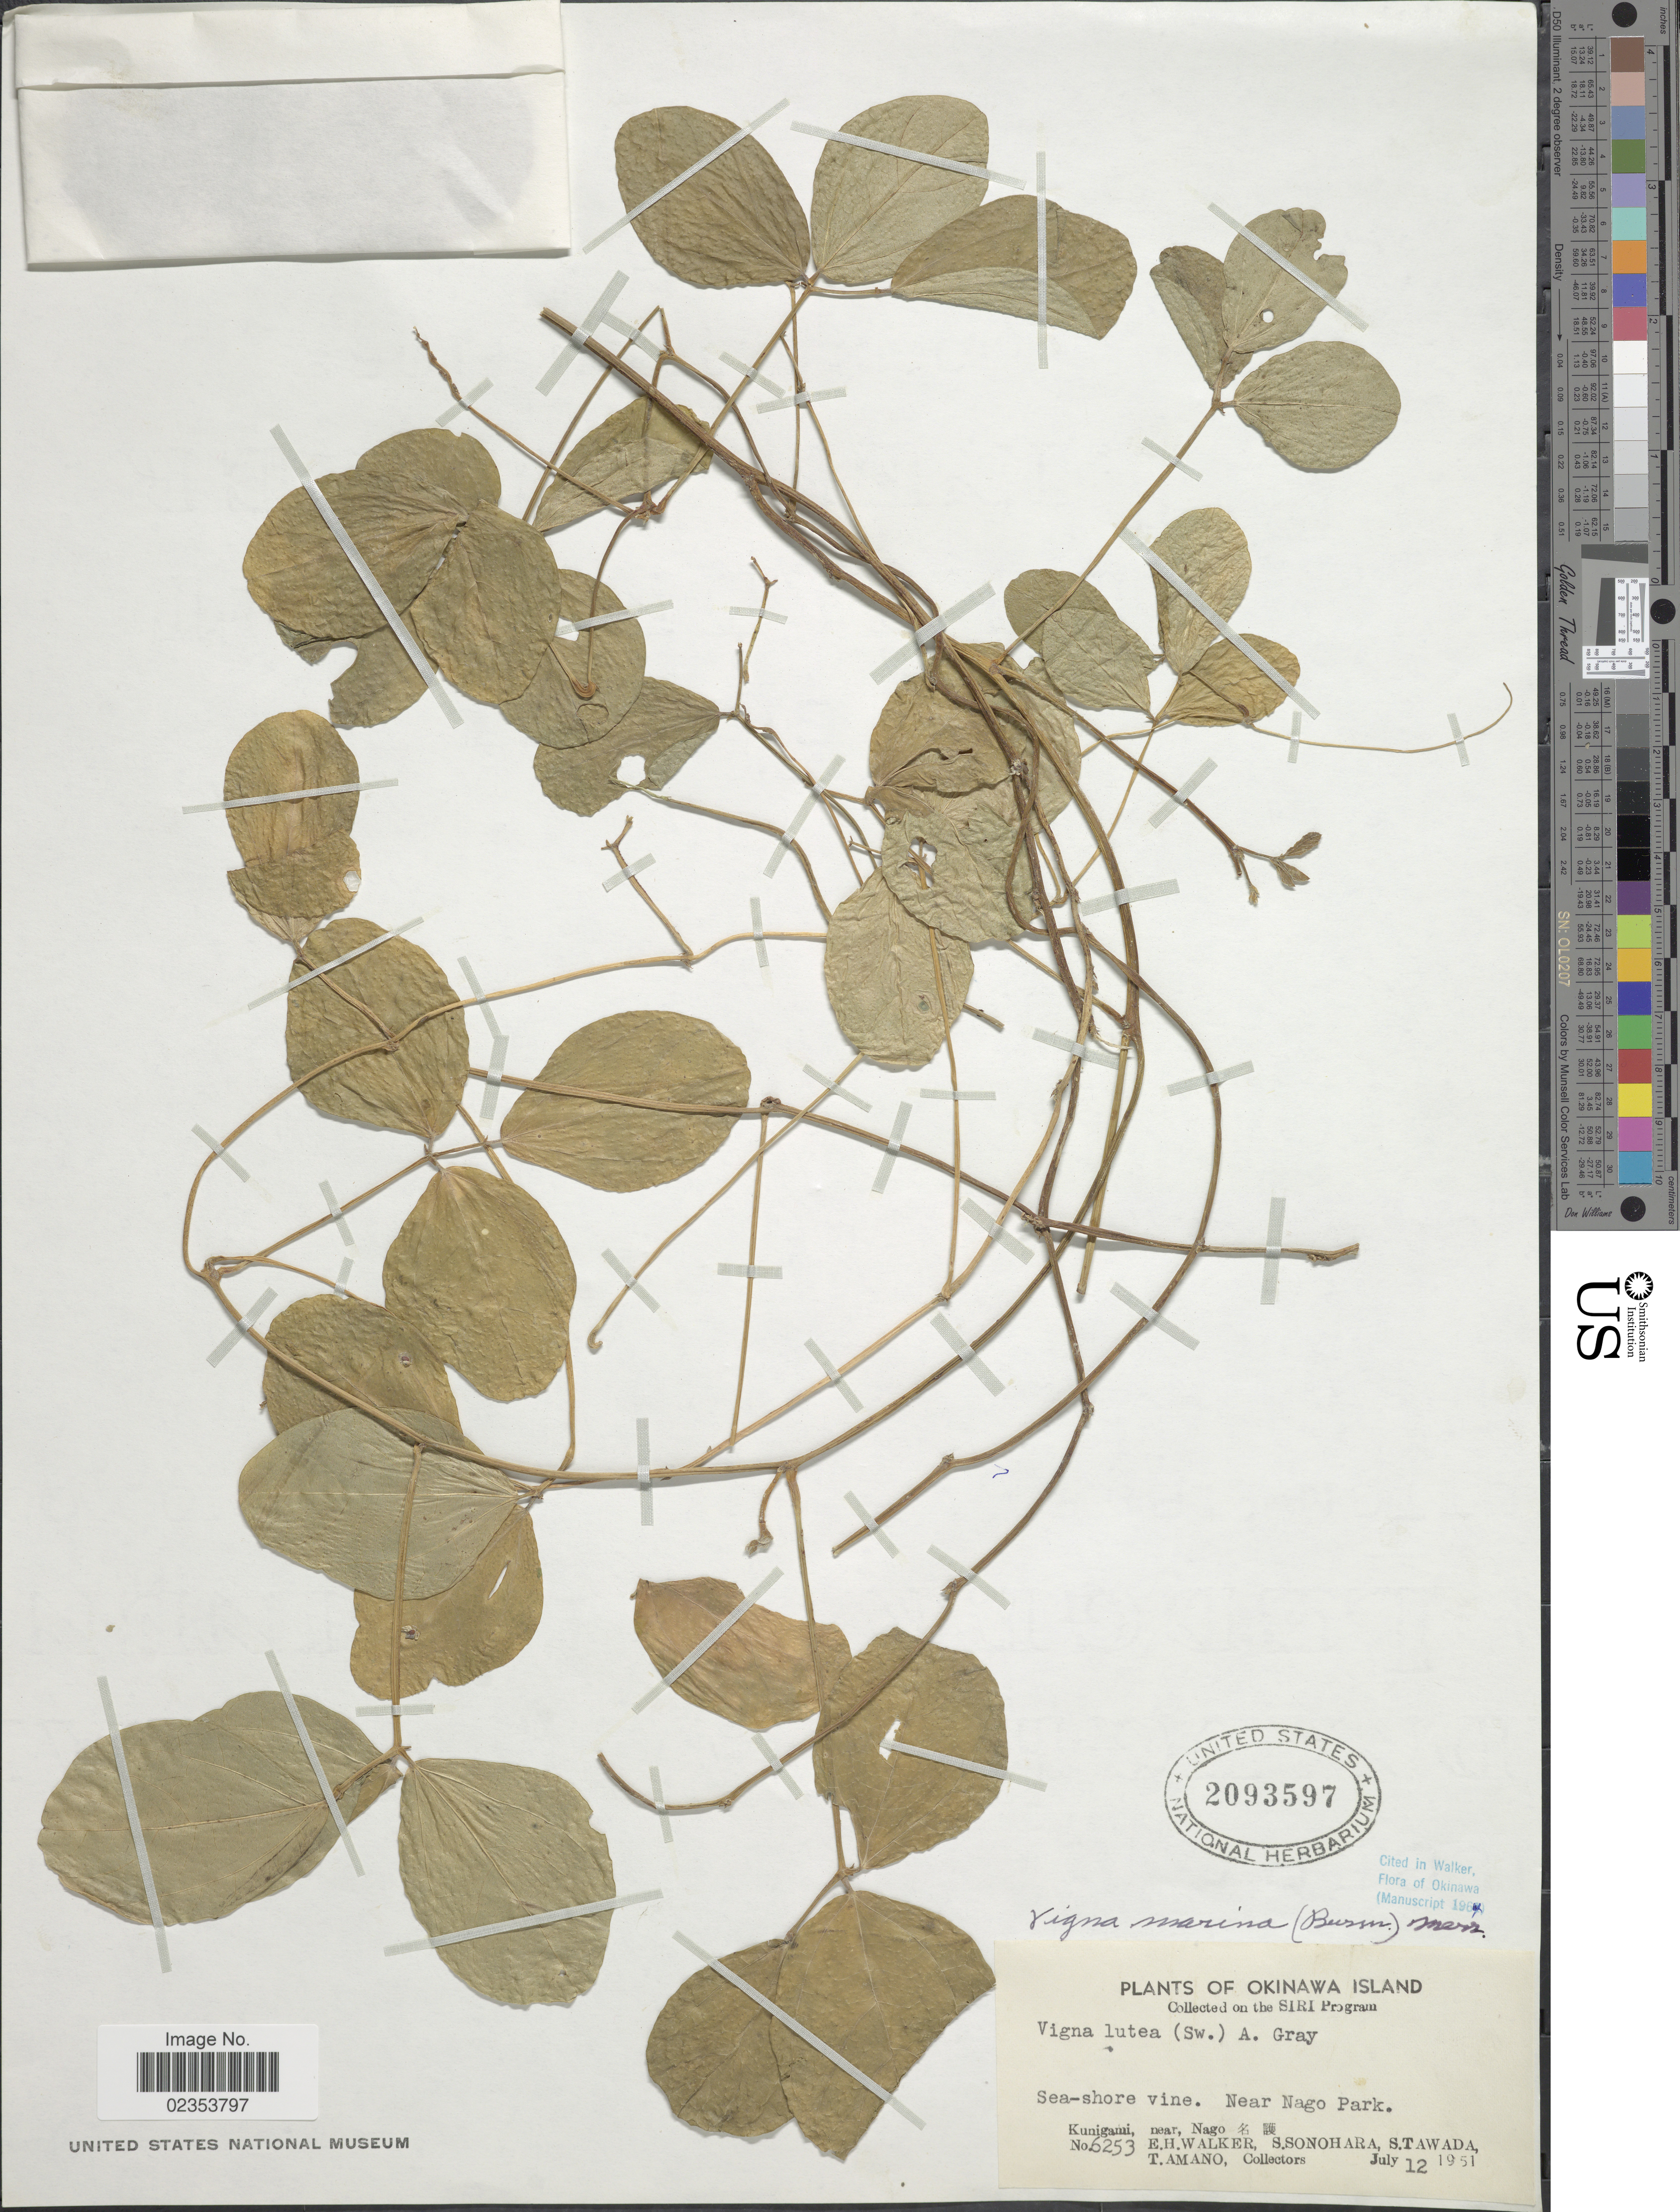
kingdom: Plantae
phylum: Tracheophyta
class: Magnoliopsida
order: Fabales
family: Fabaceae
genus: Vigna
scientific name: Vigna marina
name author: (Burm.) Merr.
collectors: E. Walker, S. Sonohara, S. Tawada & T. Amano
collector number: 6253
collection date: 1951-07-12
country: Japan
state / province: Okinawa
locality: Near Nago park. Kunigami, near Nago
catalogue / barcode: US 2093597